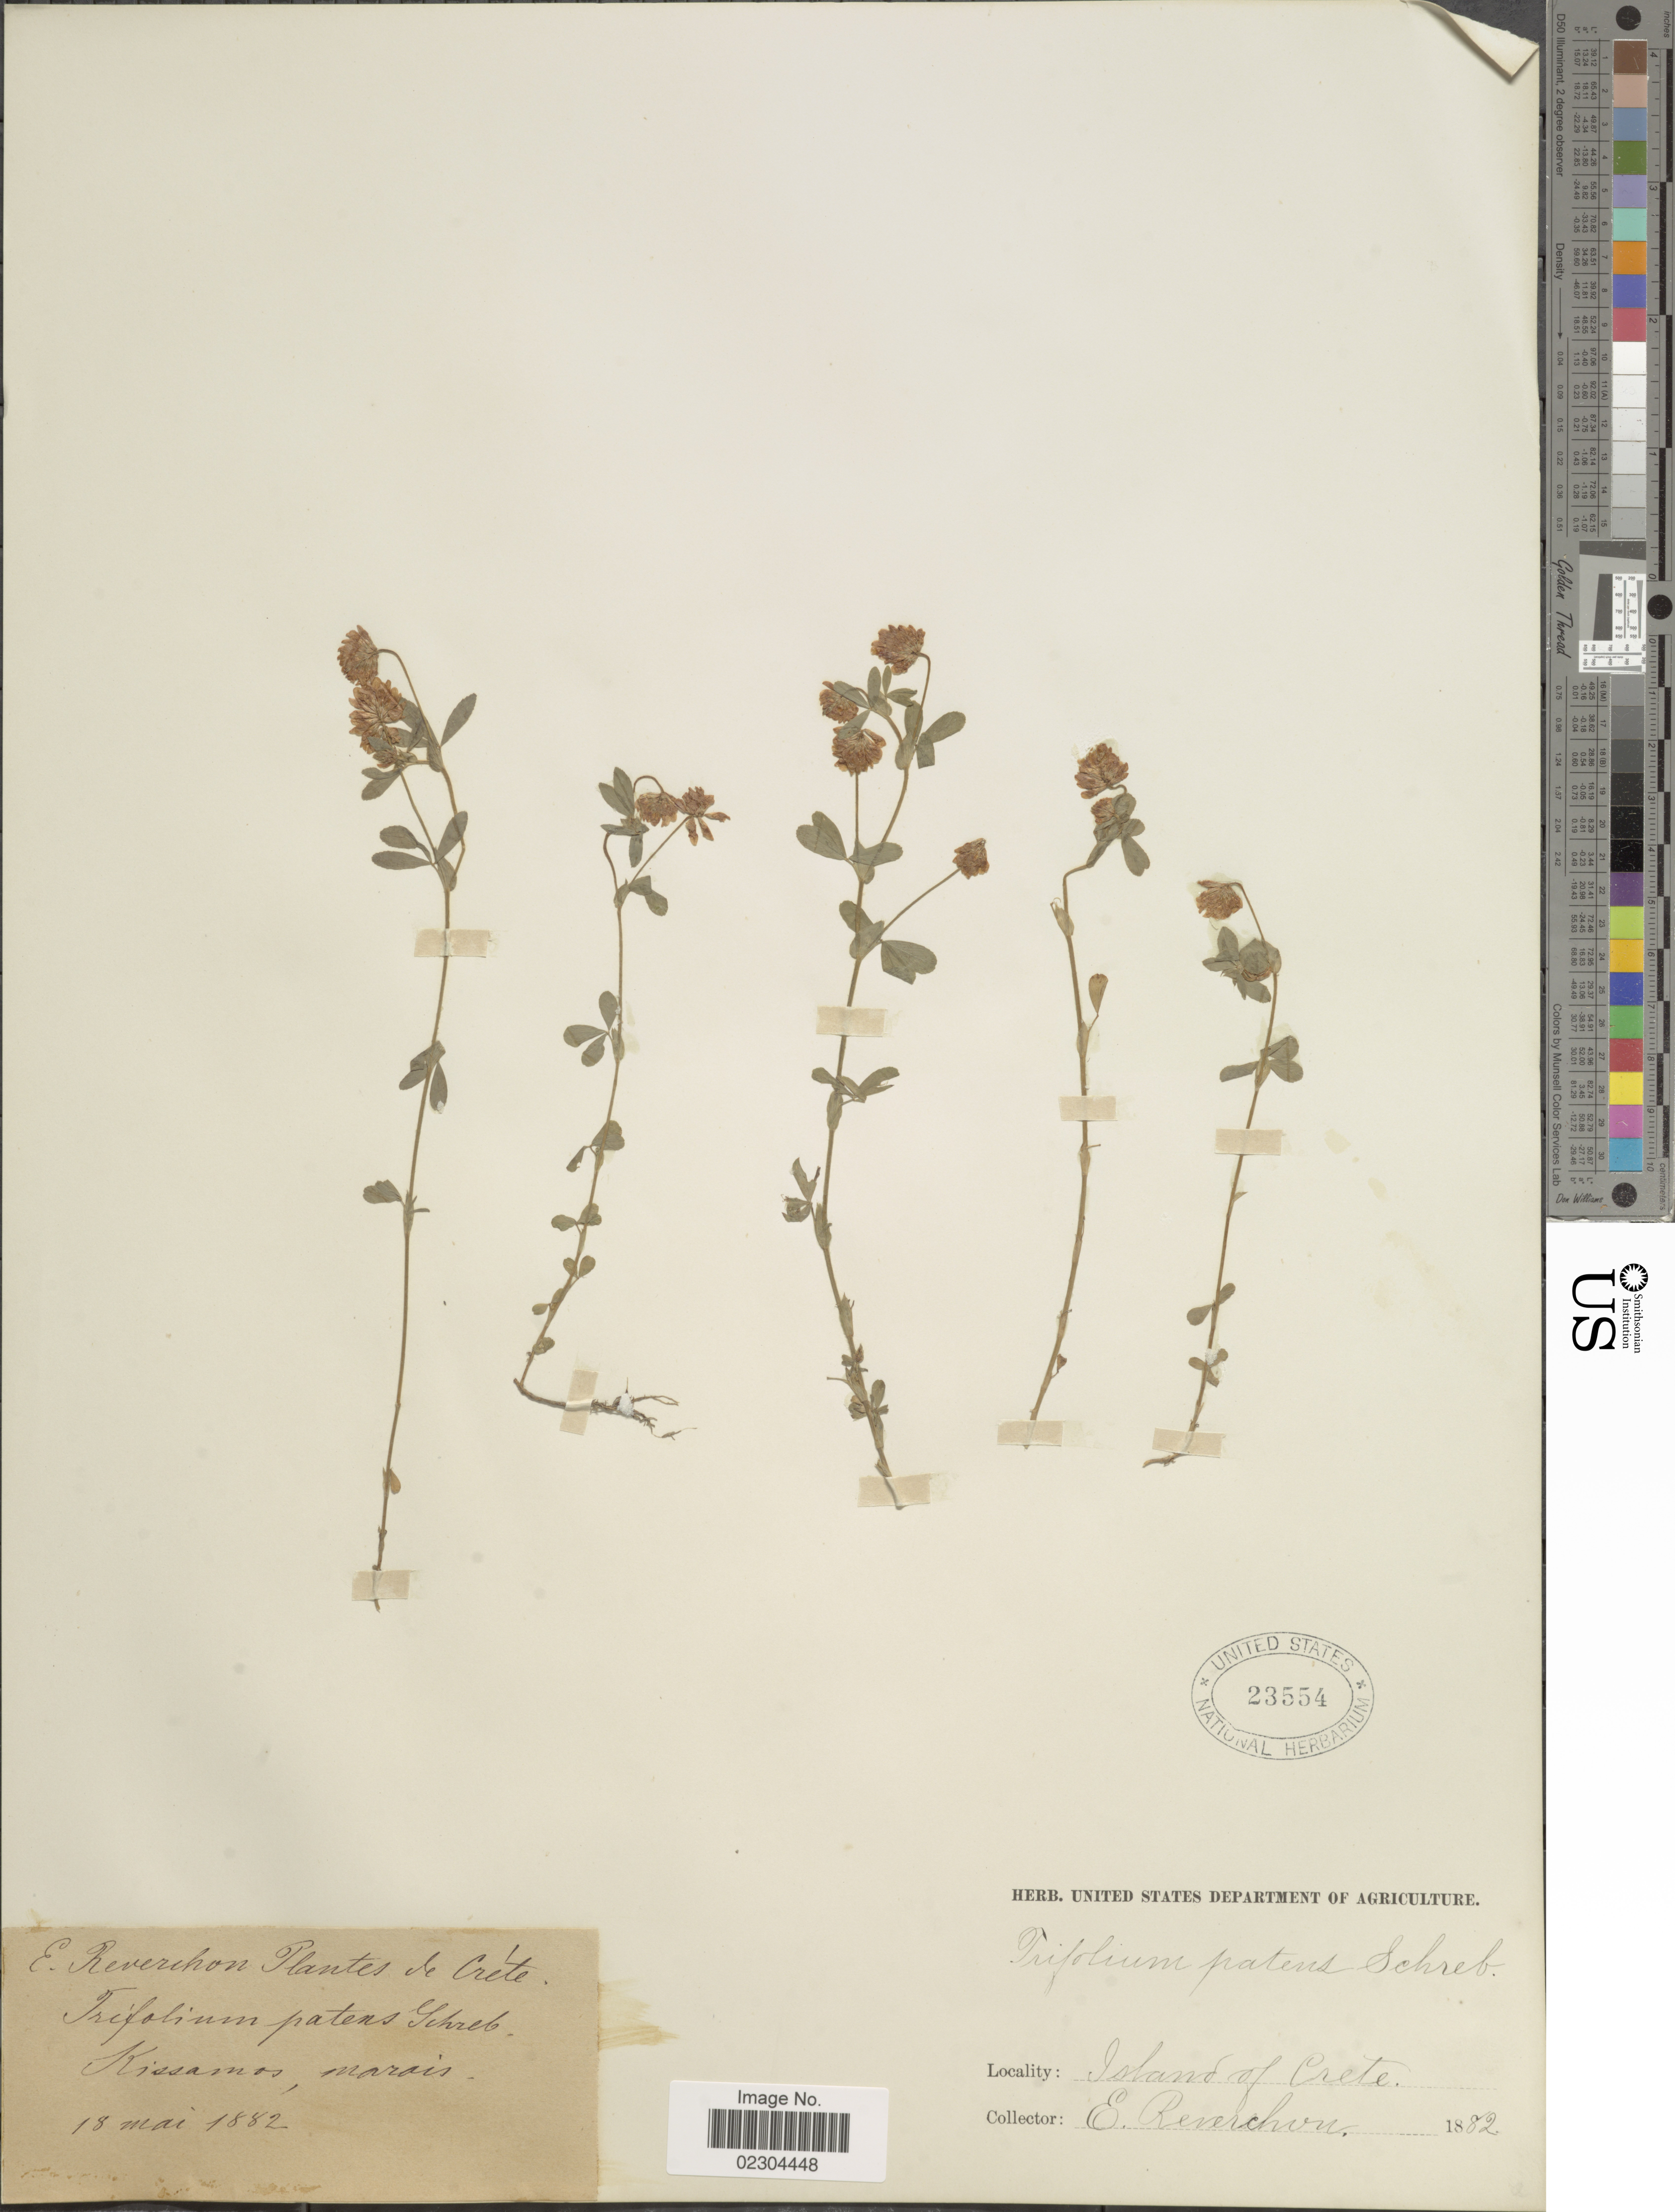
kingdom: Plantae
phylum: Tracheophyta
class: Magnoliopsida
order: Fabales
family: Fabaceae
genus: Trifolium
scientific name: Trifolium patens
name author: Schreb.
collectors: E. Reverchon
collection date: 1882-05-18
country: Greece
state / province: Crete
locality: Island of Crete, Kissamos, marais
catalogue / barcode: US 23554